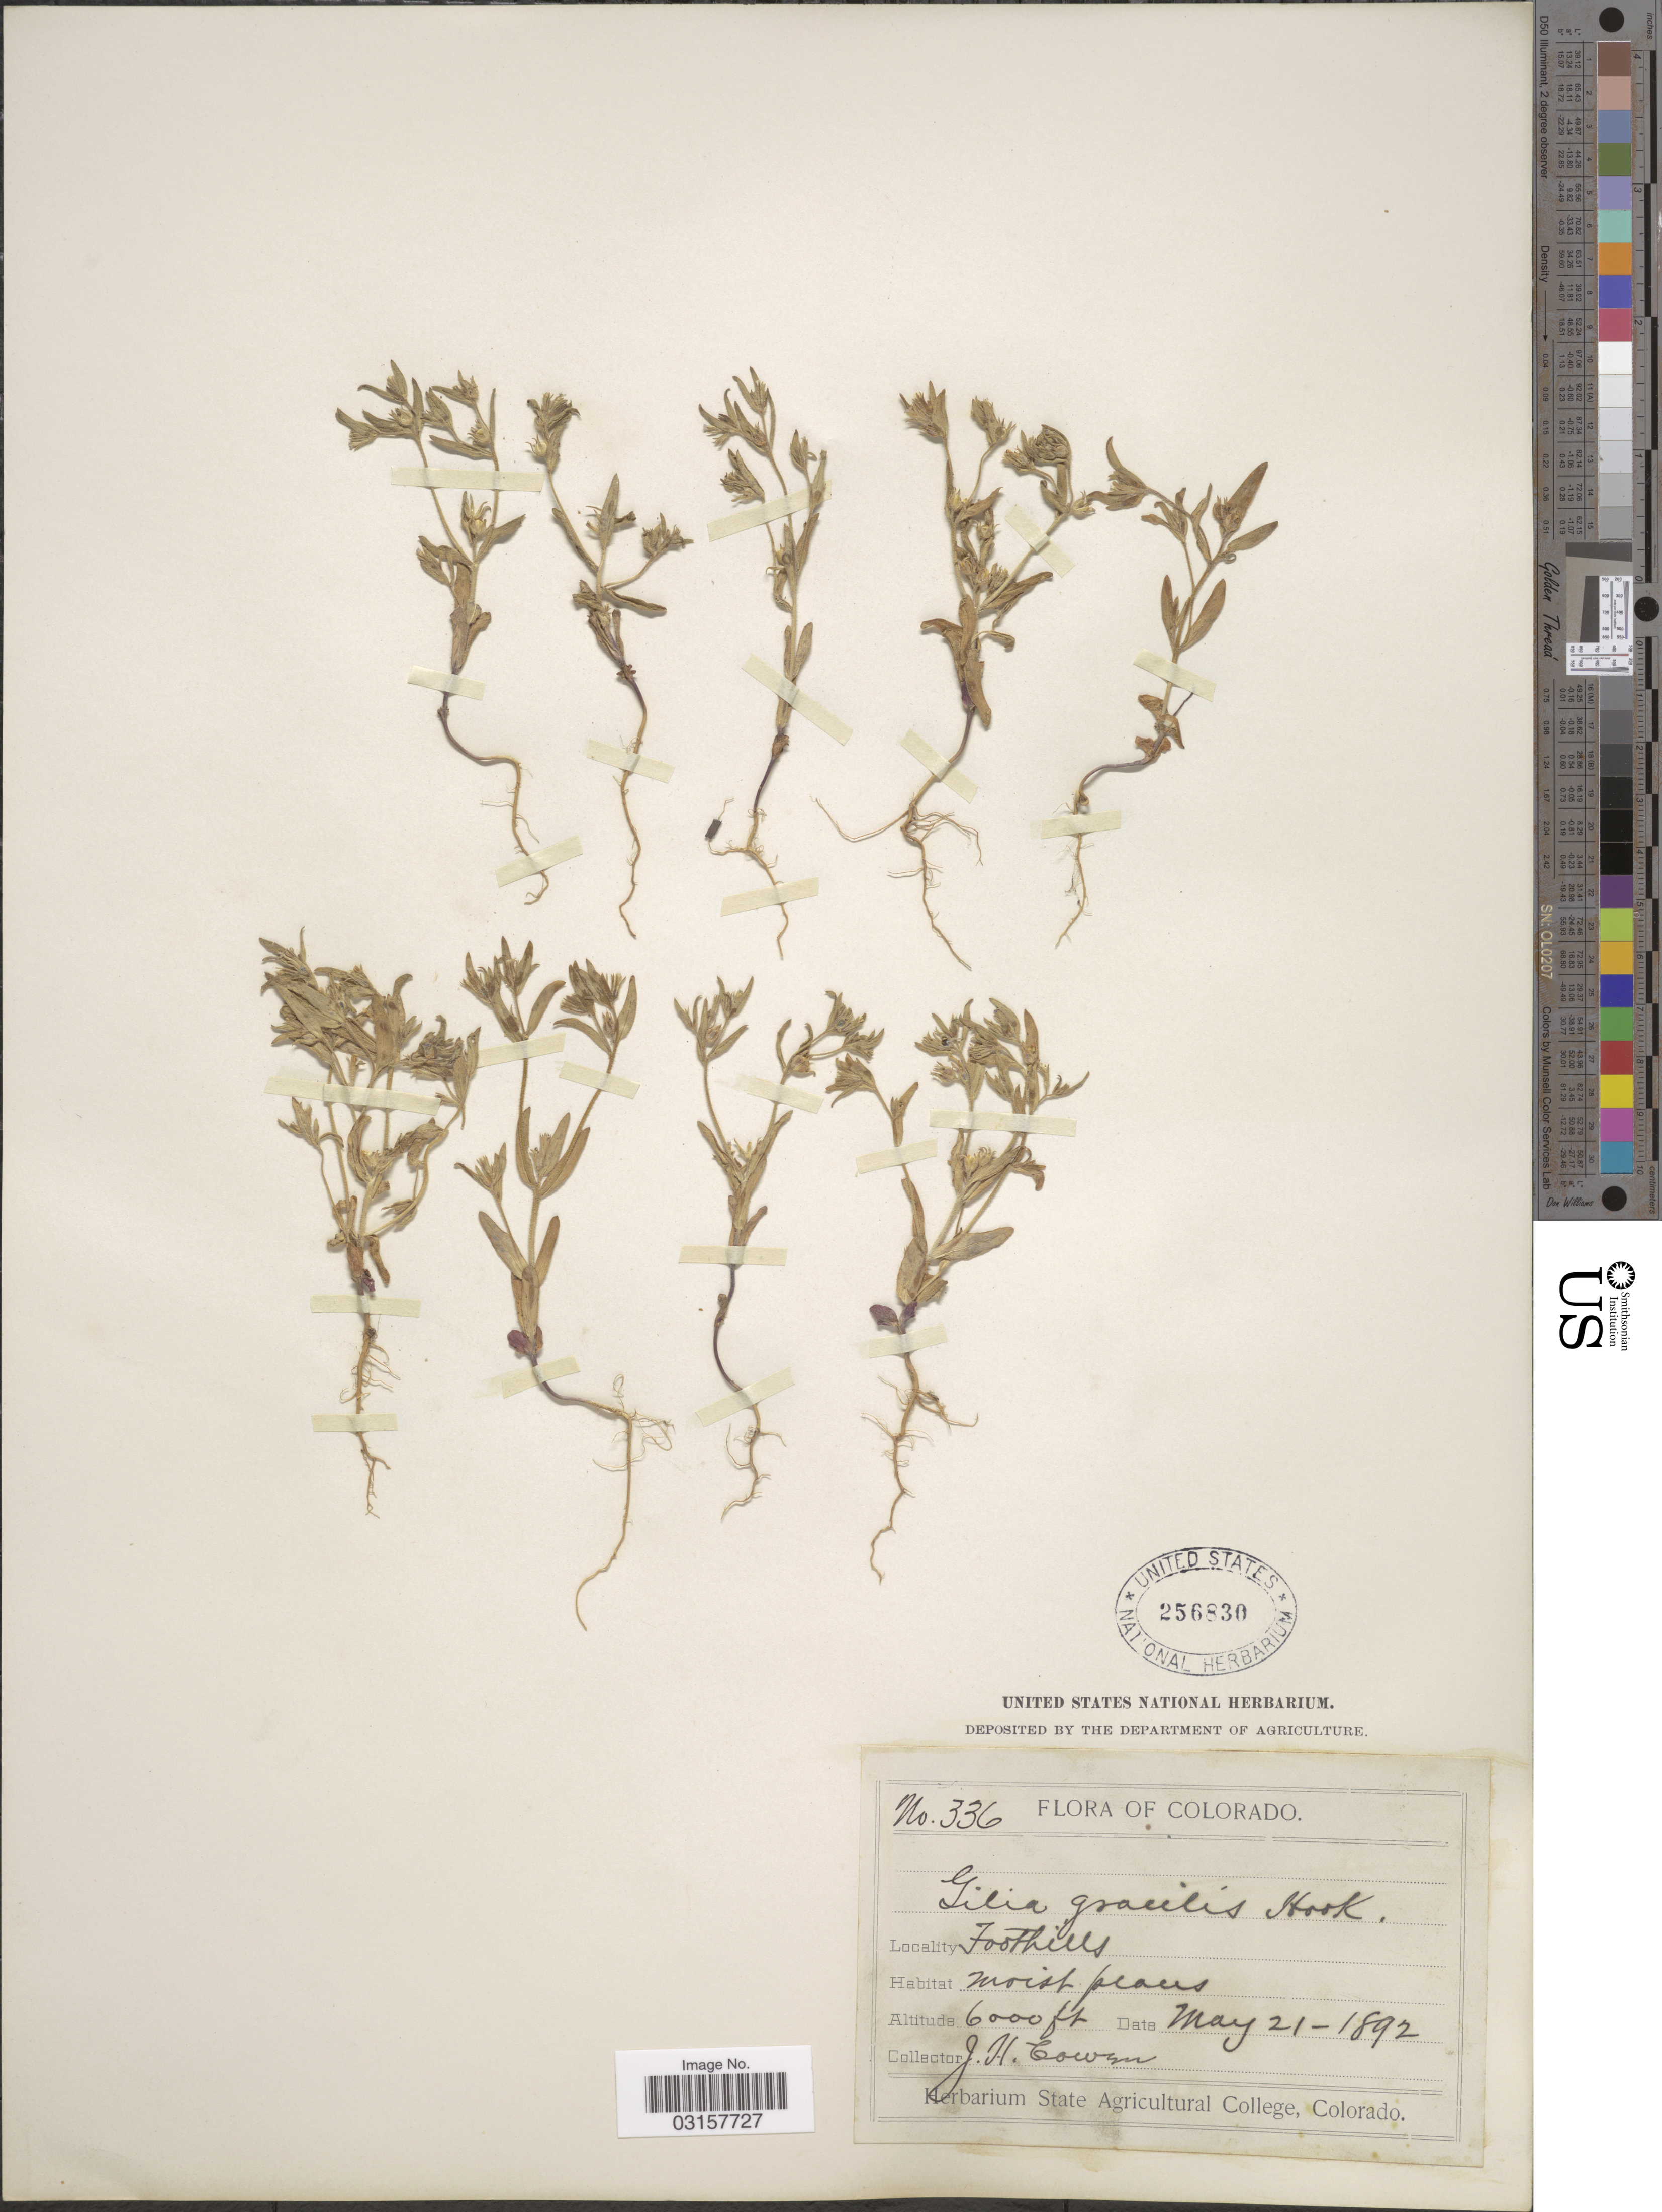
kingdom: Plantae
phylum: Tracheophyta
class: Magnoliopsida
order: Ericales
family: Polemoniaceae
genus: Microsteris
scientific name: Microsteris gracilis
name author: (Hook.) Greene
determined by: (US) Smithsonian Institution - National Museum of Natural History - Department of Botany (UNITED STATES)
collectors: J. H. Cowen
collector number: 336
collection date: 1892-05-21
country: United States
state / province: Colorado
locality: Foothills.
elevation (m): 1829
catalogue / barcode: US 256830